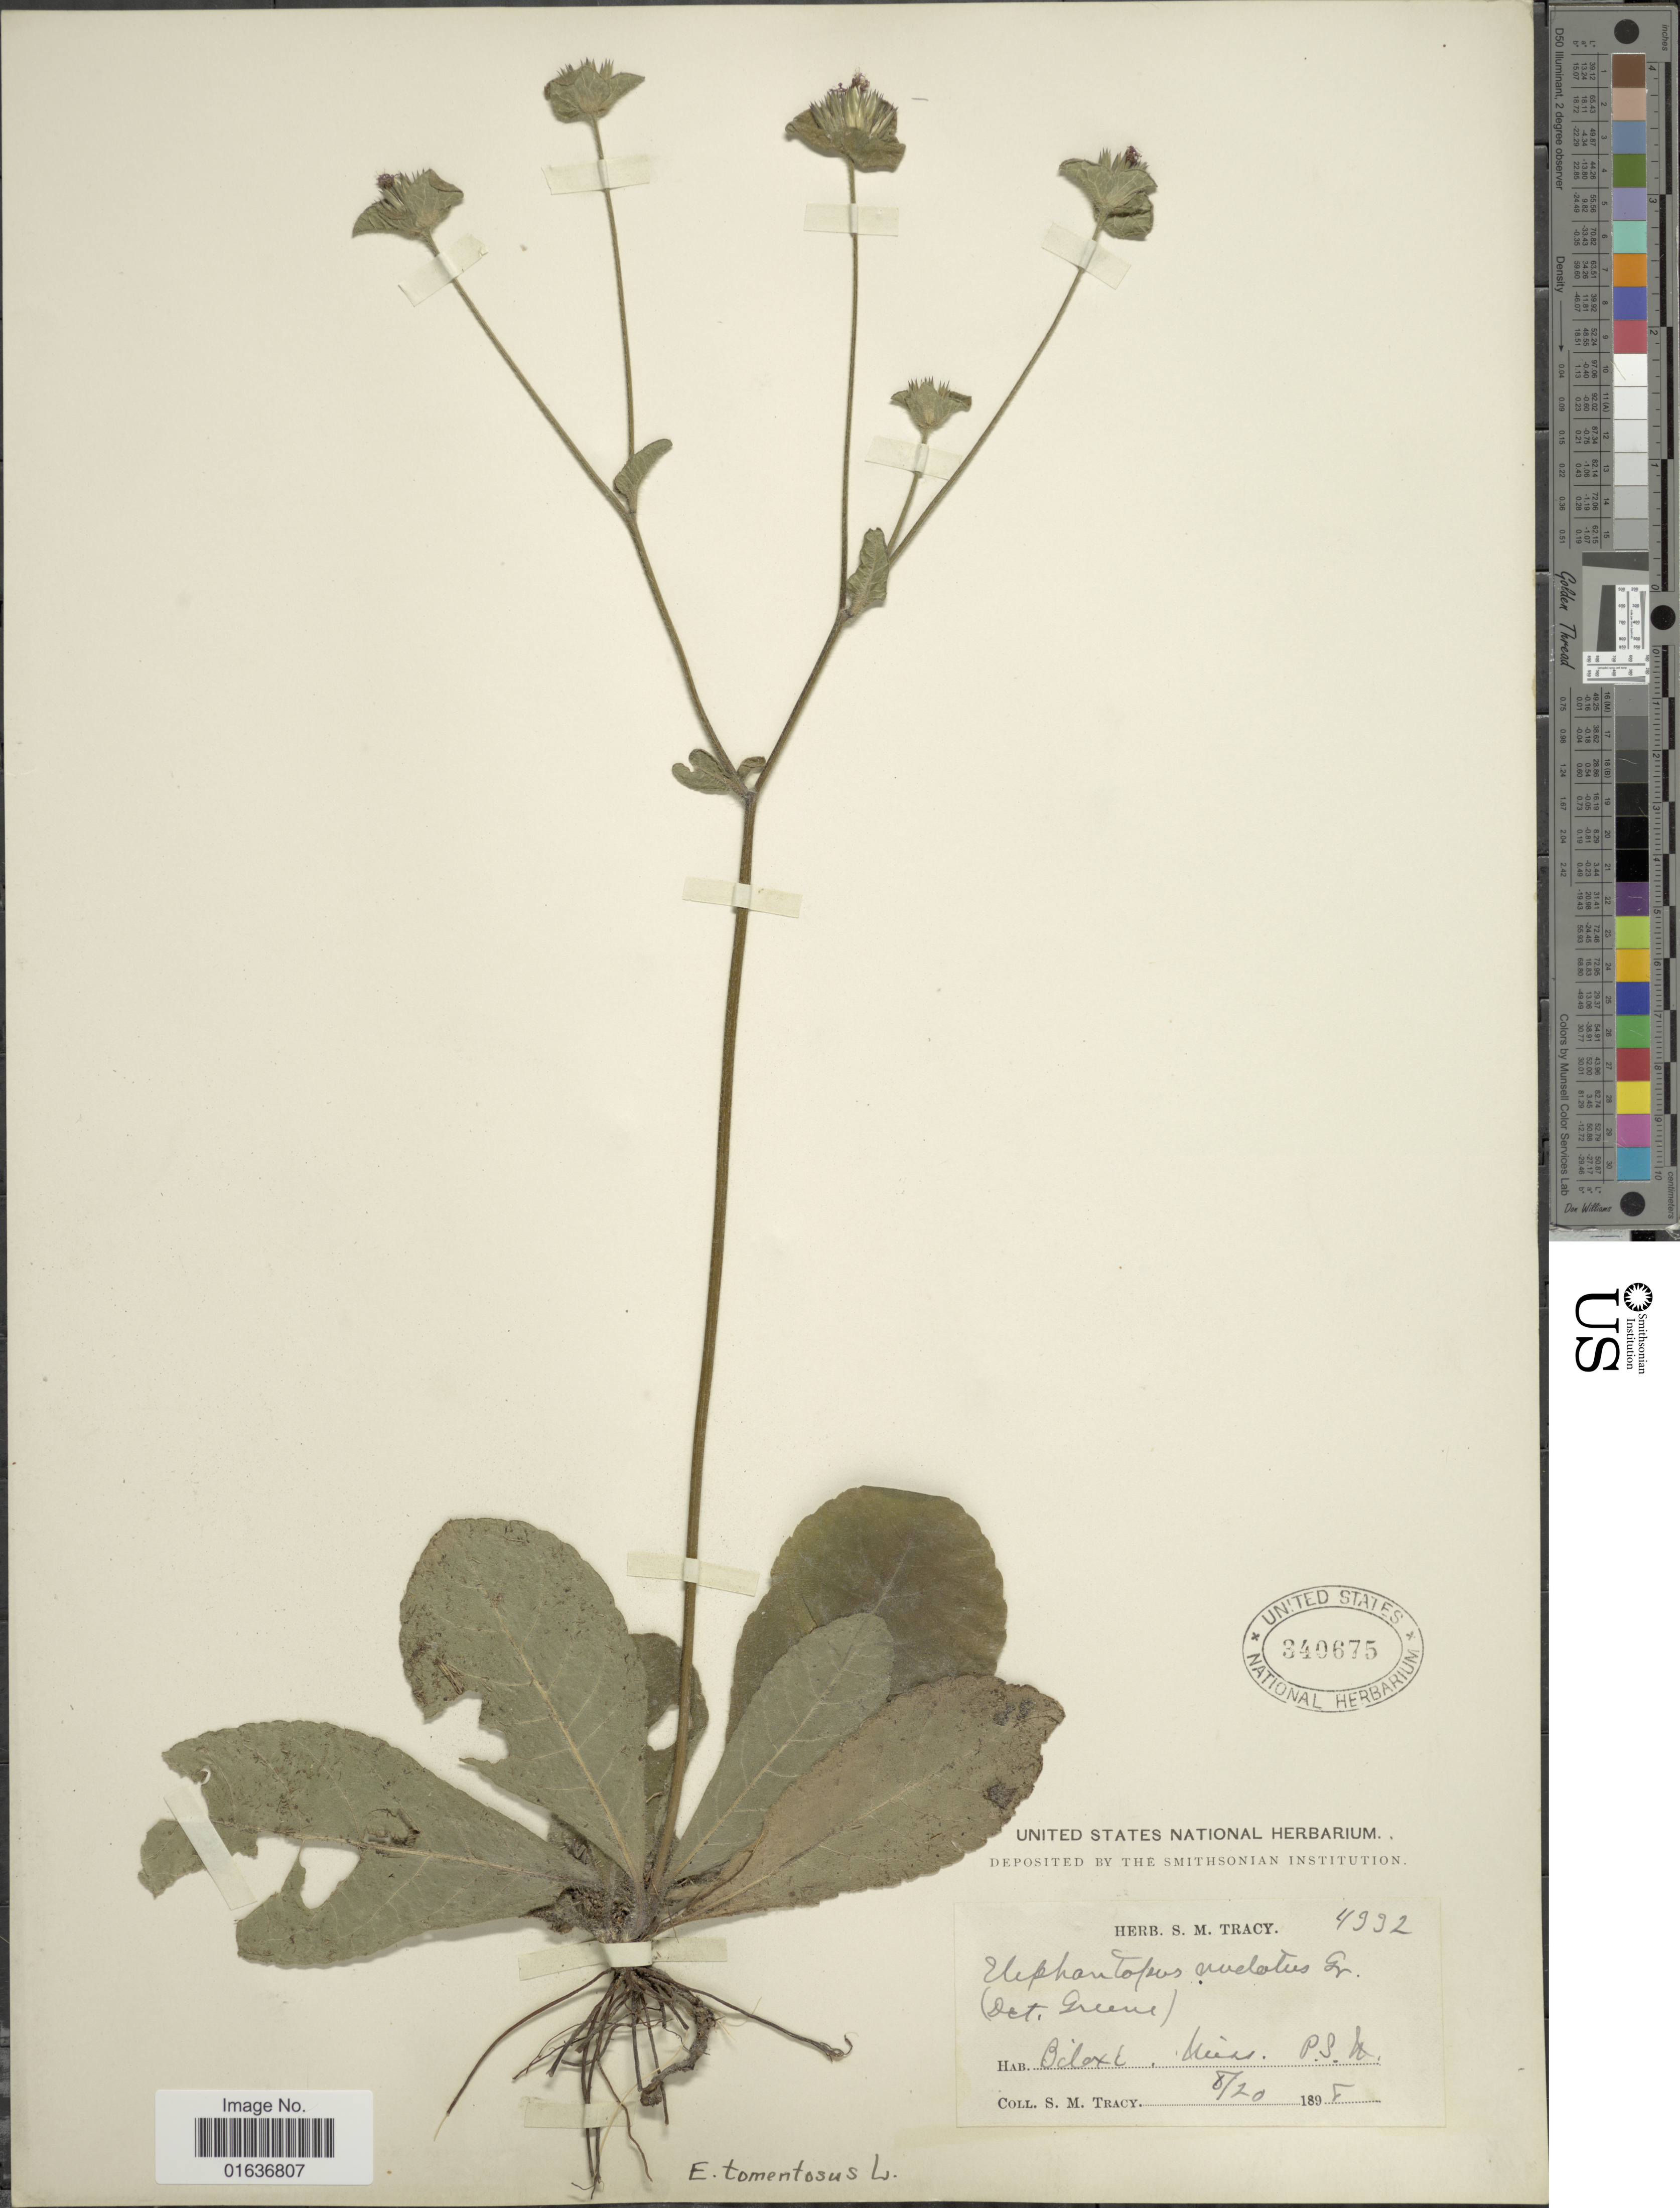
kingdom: Plantae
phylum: Tracheophyta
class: Magnoliopsida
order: Asterales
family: Asteraceae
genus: Elephantopus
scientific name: Elephantopus tomentosus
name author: L.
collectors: S. M. Tracy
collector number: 4992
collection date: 1898-08-20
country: United States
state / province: Mississippi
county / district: Harrison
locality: Biloxi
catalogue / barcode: US 340675